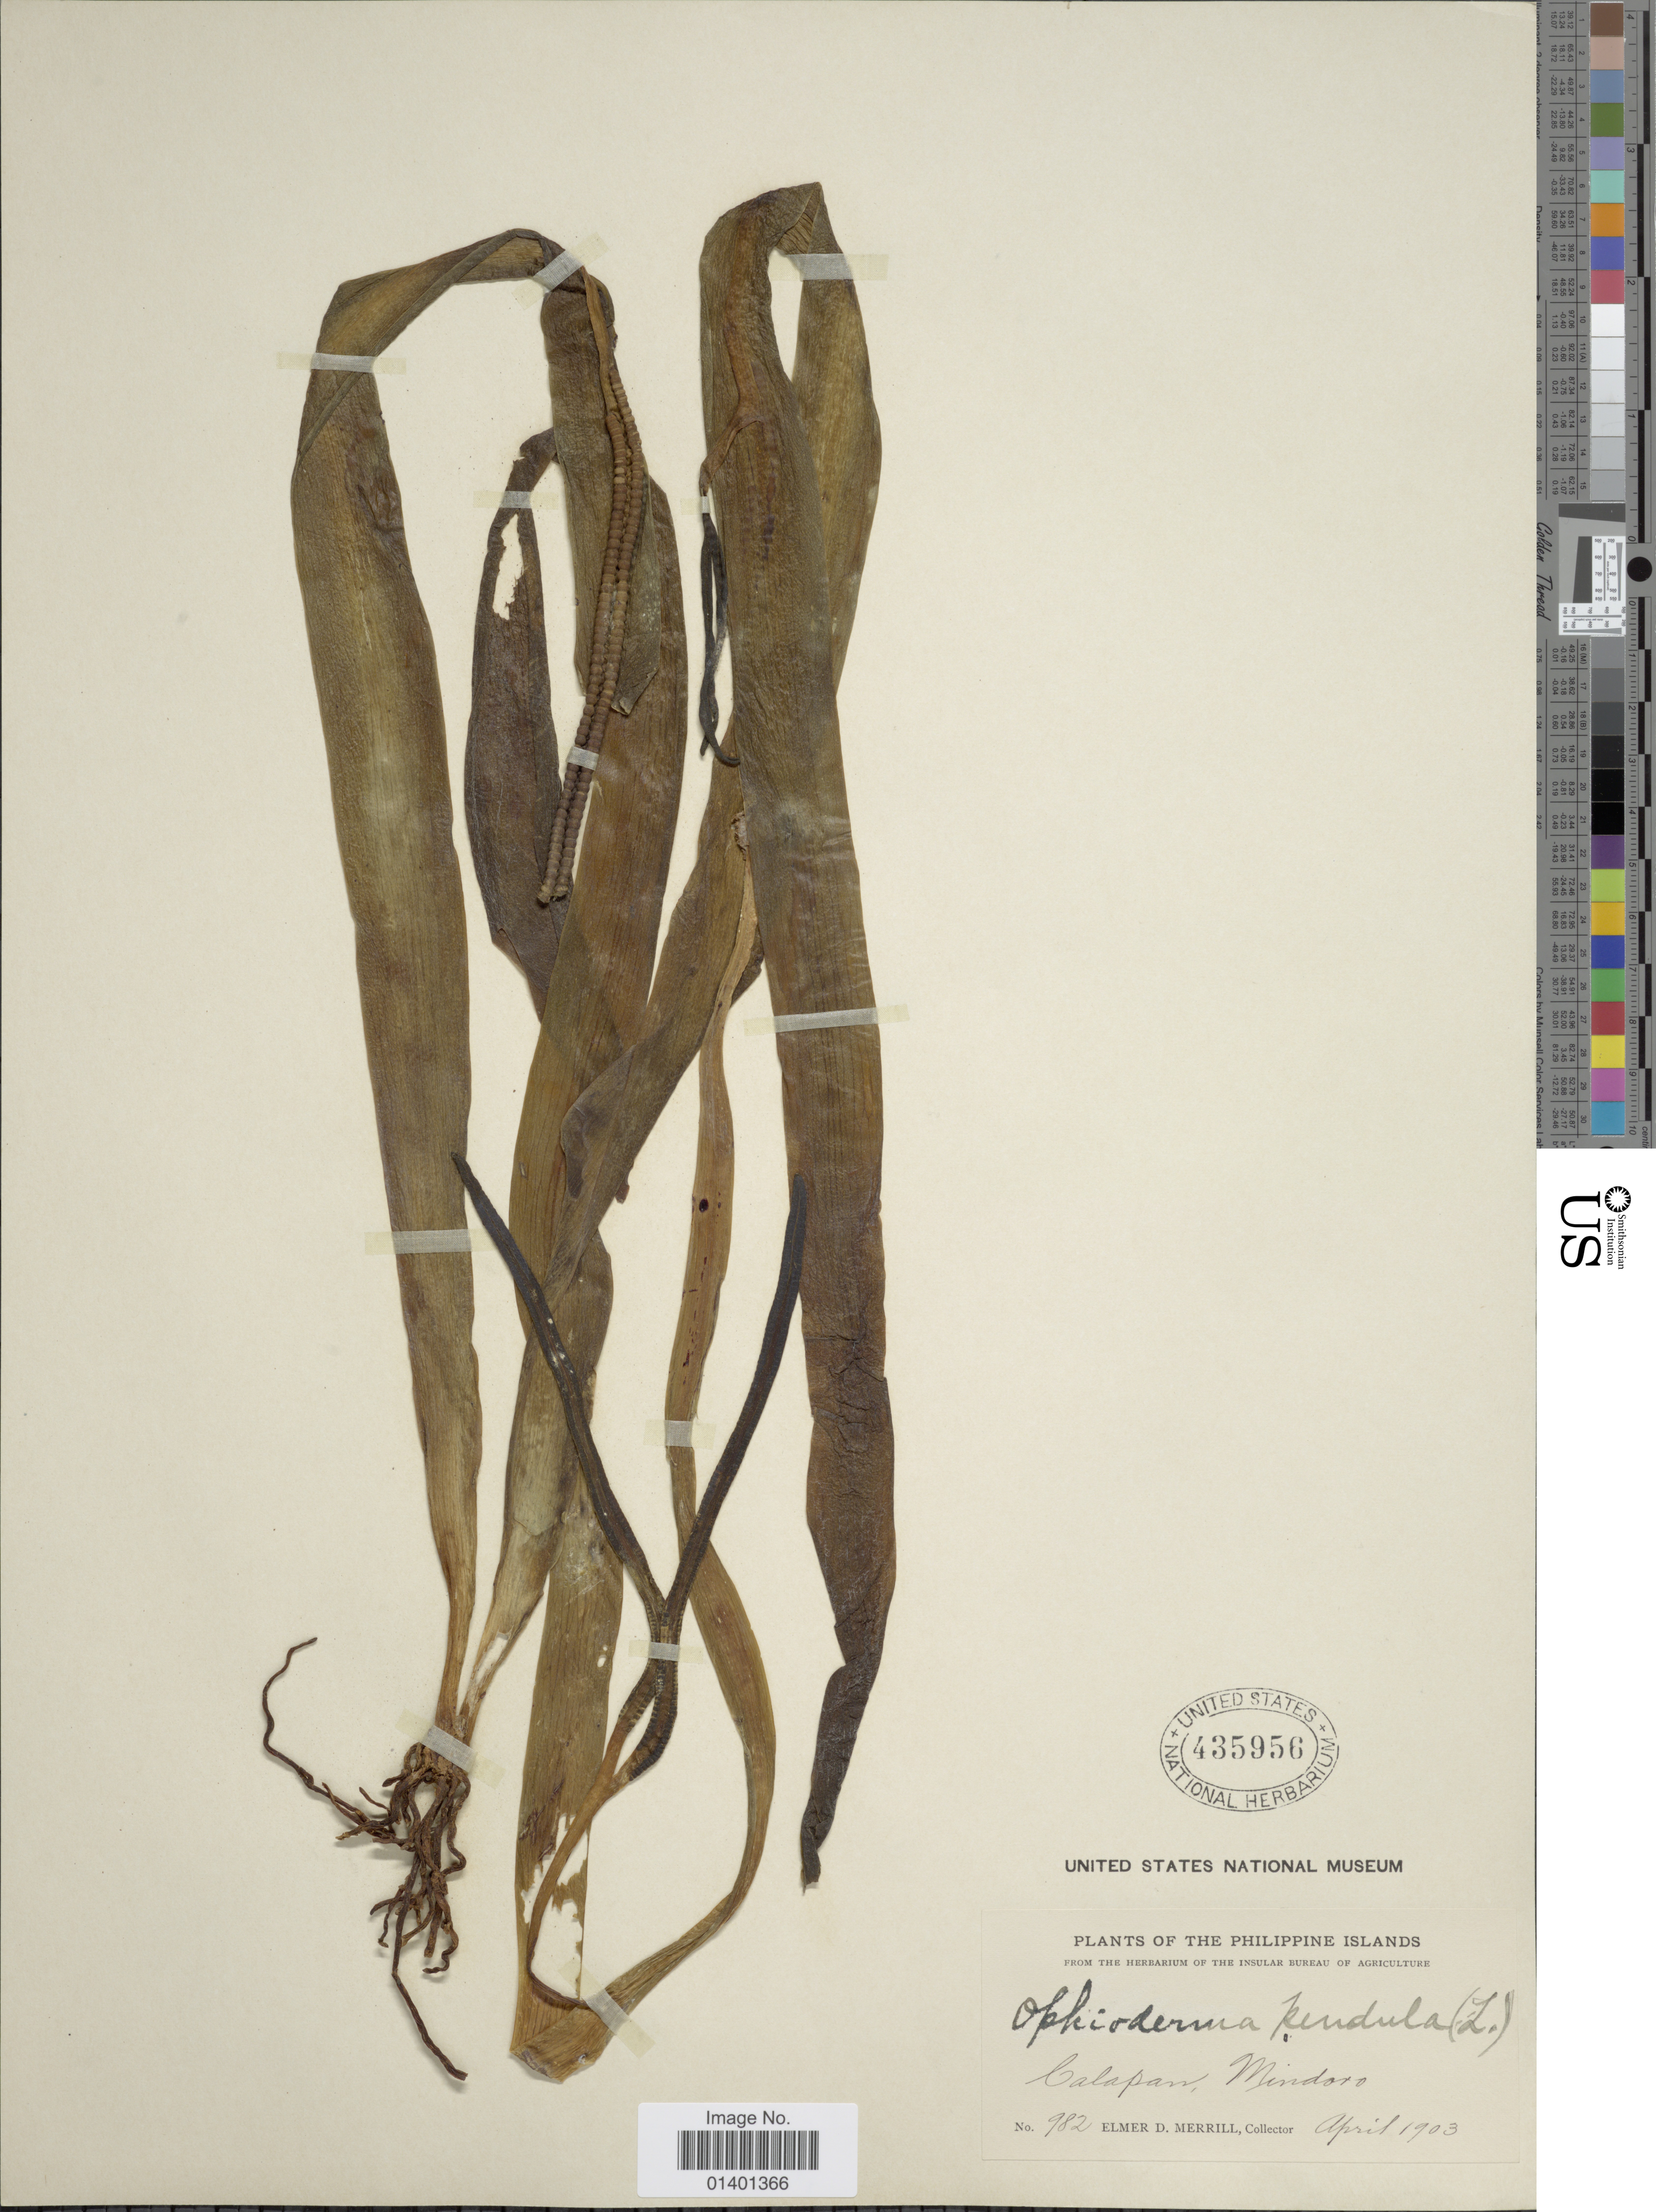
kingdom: Plantae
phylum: Tracheophyta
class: Polypodiopsida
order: Ophioglossales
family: Ophioglossaceae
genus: Ophioglossum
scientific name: Ophioglossum pendulum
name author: L.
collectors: E. D. Merrill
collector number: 982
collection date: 1903-04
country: Philippines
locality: Calapan, Mindoro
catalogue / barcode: US 435956